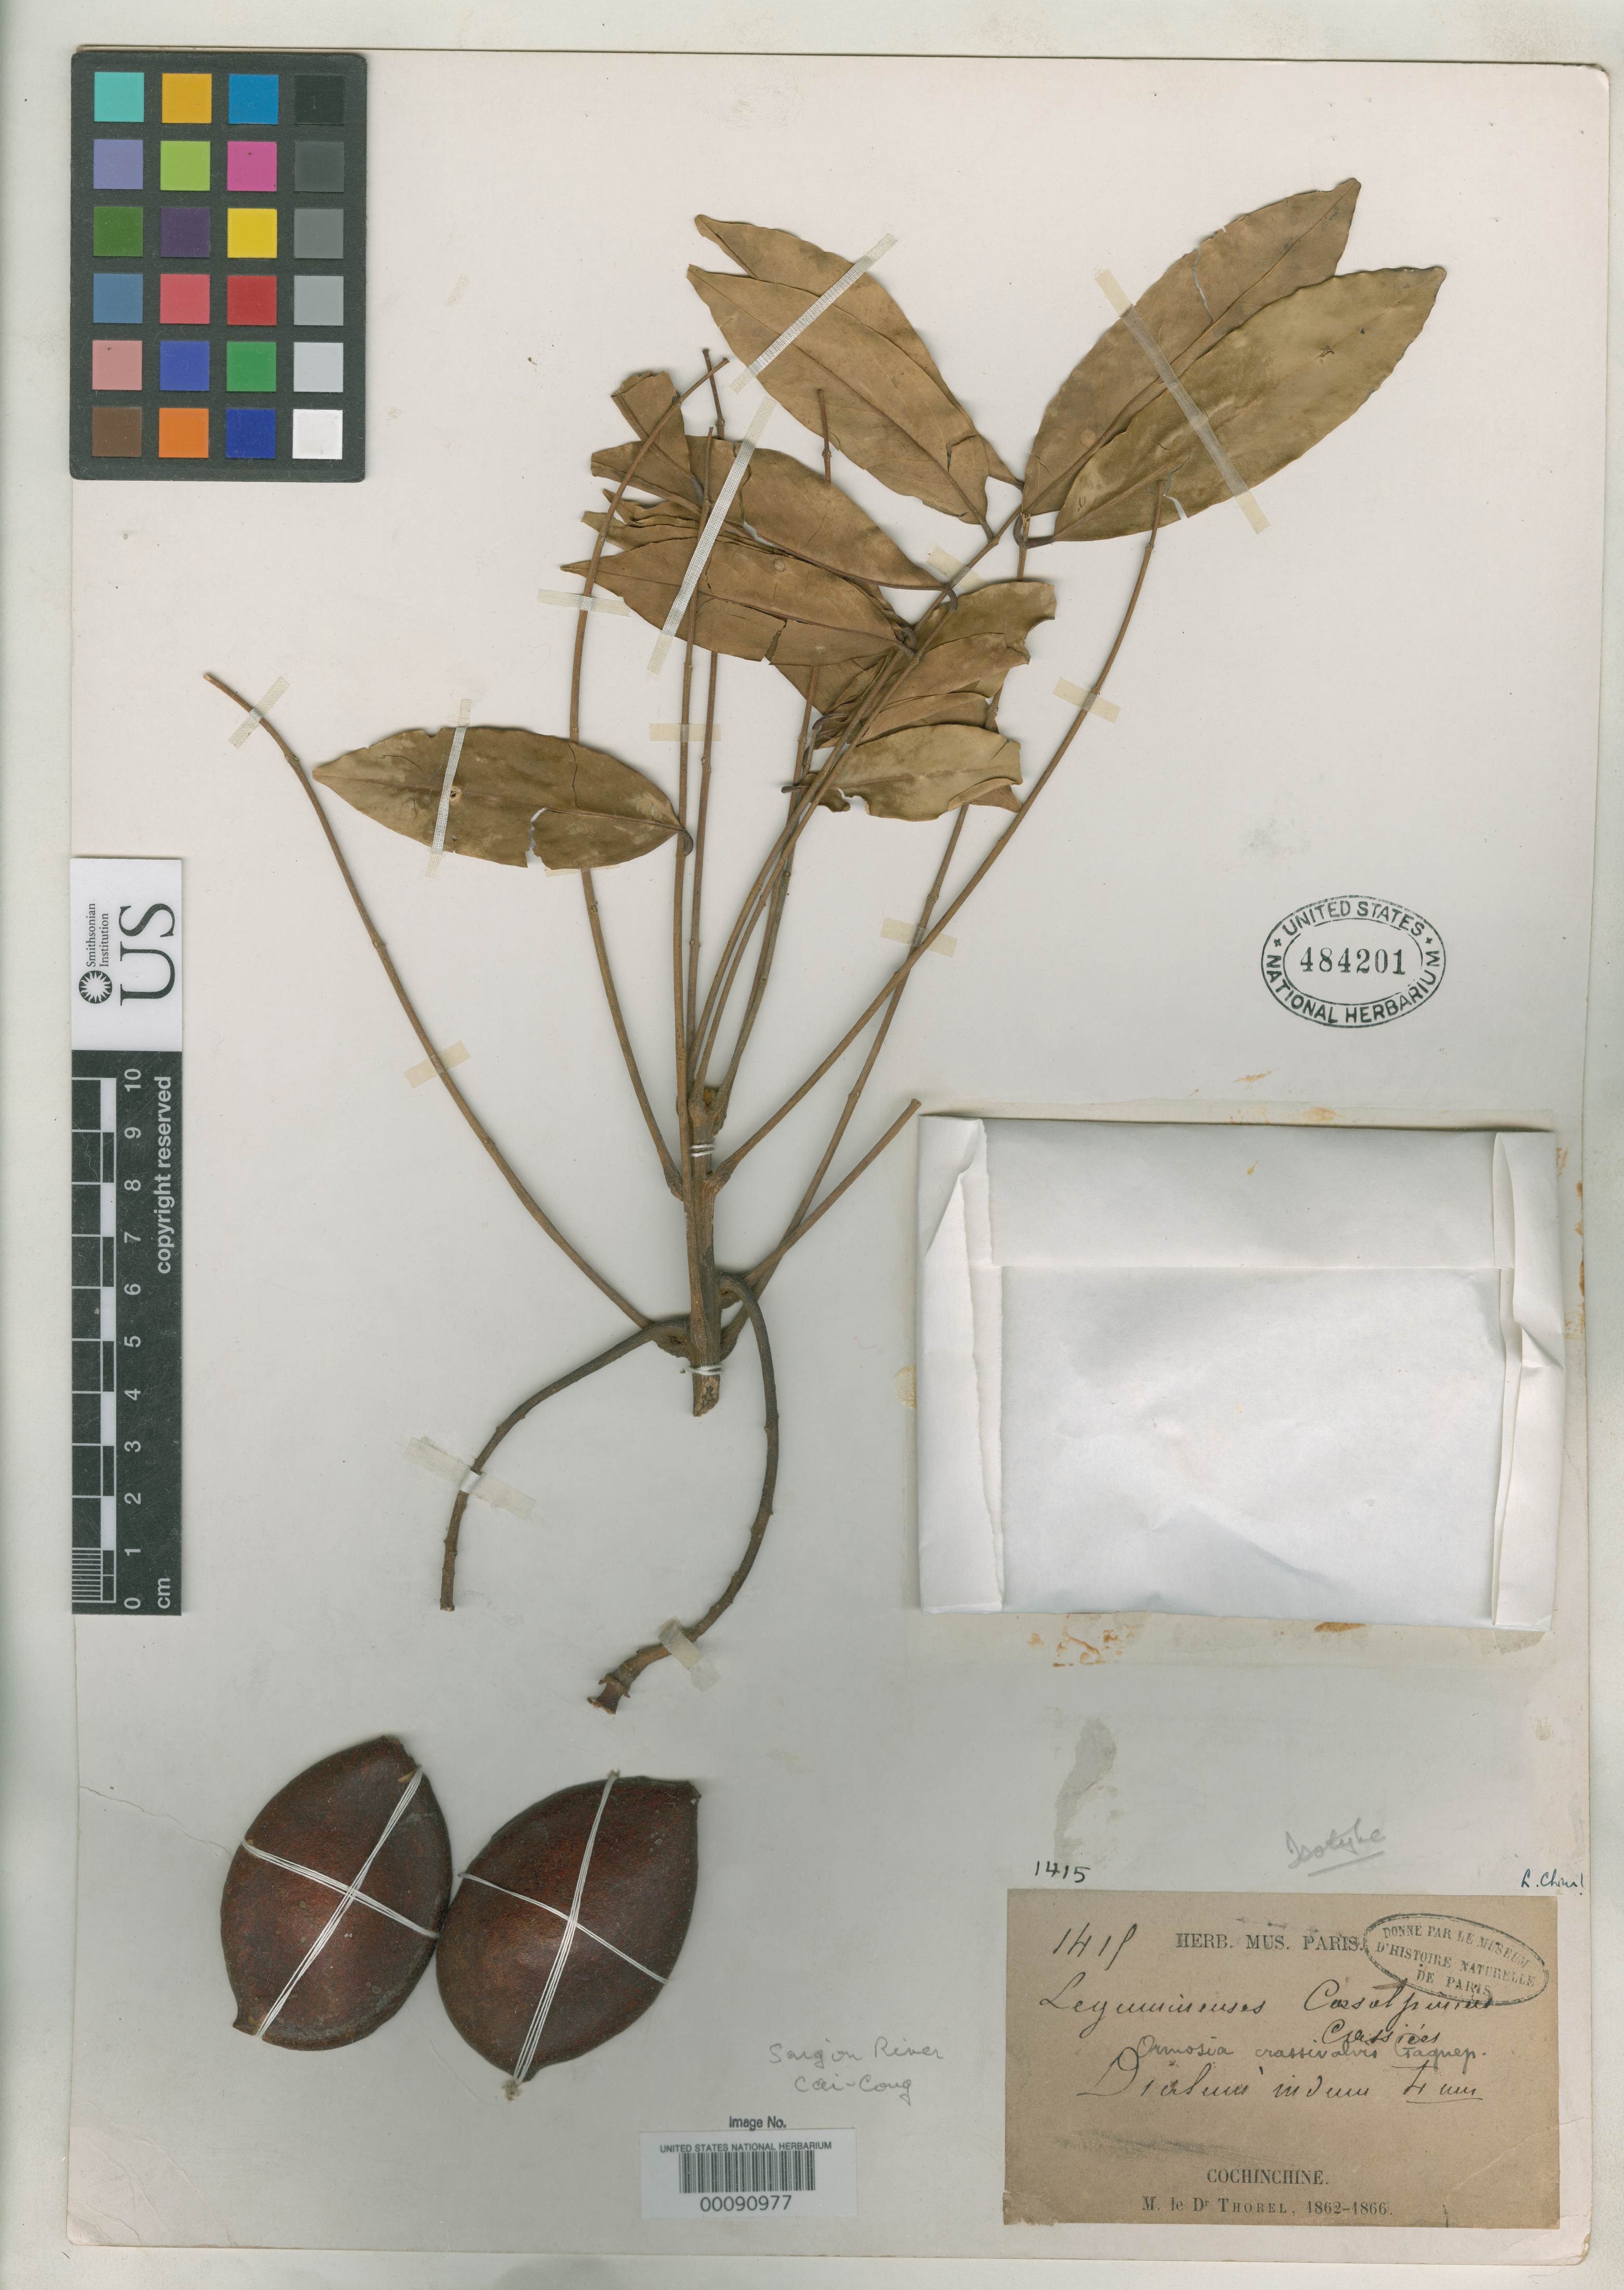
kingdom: Plantae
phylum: Tracheophyta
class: Magnoliopsida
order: Fabales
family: Fabaceae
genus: Ormosia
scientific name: Ormosia crassivalvis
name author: Gagnep.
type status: Isotype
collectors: C. Thorel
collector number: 1415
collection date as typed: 1862 to -- --- 1866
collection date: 1862/1866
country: Vietnam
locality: "Cochin China", Saigon River.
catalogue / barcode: US 484201